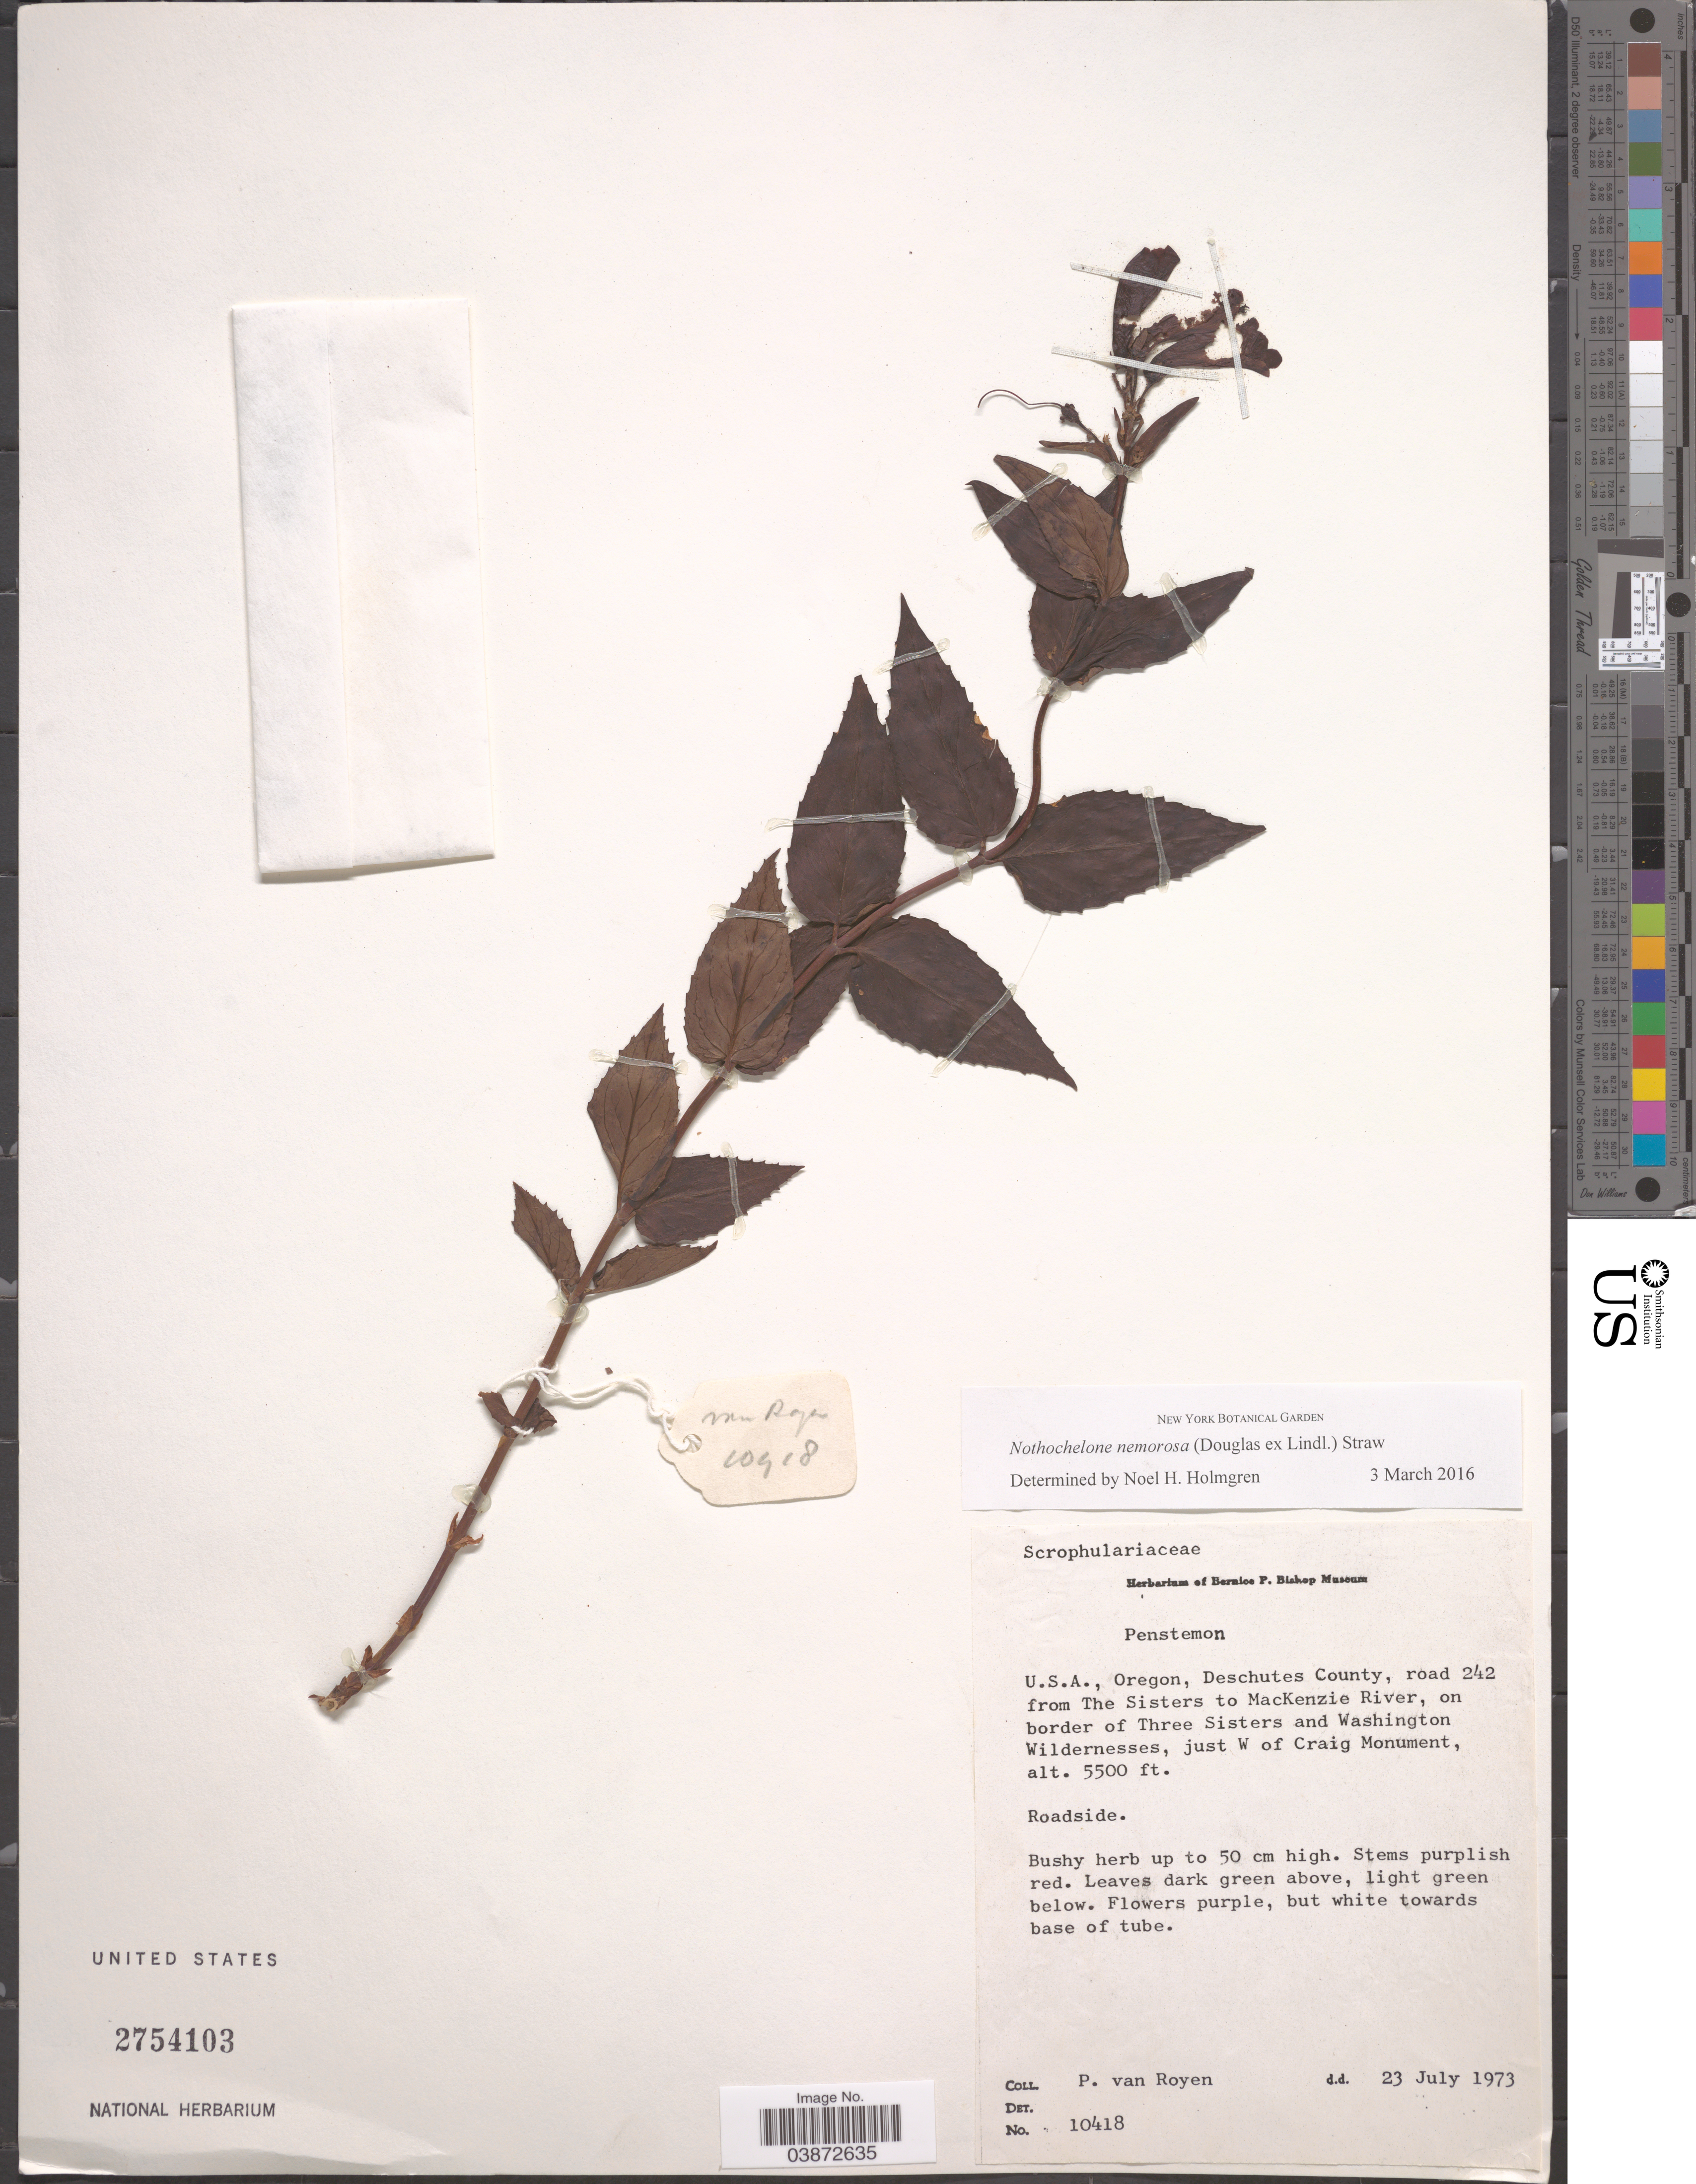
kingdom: Plantae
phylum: Tracheophyta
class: Magnoliopsida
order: Lamiales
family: Plantaginaceae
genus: Chelone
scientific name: Chelone nemorosa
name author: Douglas ex Lindl.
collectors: P. van Royen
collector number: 10418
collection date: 1973-07-23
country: United States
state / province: Oregon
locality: Deschutes County, road 242 from the Sisters to MacKenzie River, on border of Three Sisters and Washington Wildernesses, just W of Craig Monument.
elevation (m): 1676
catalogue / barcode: US 2754103